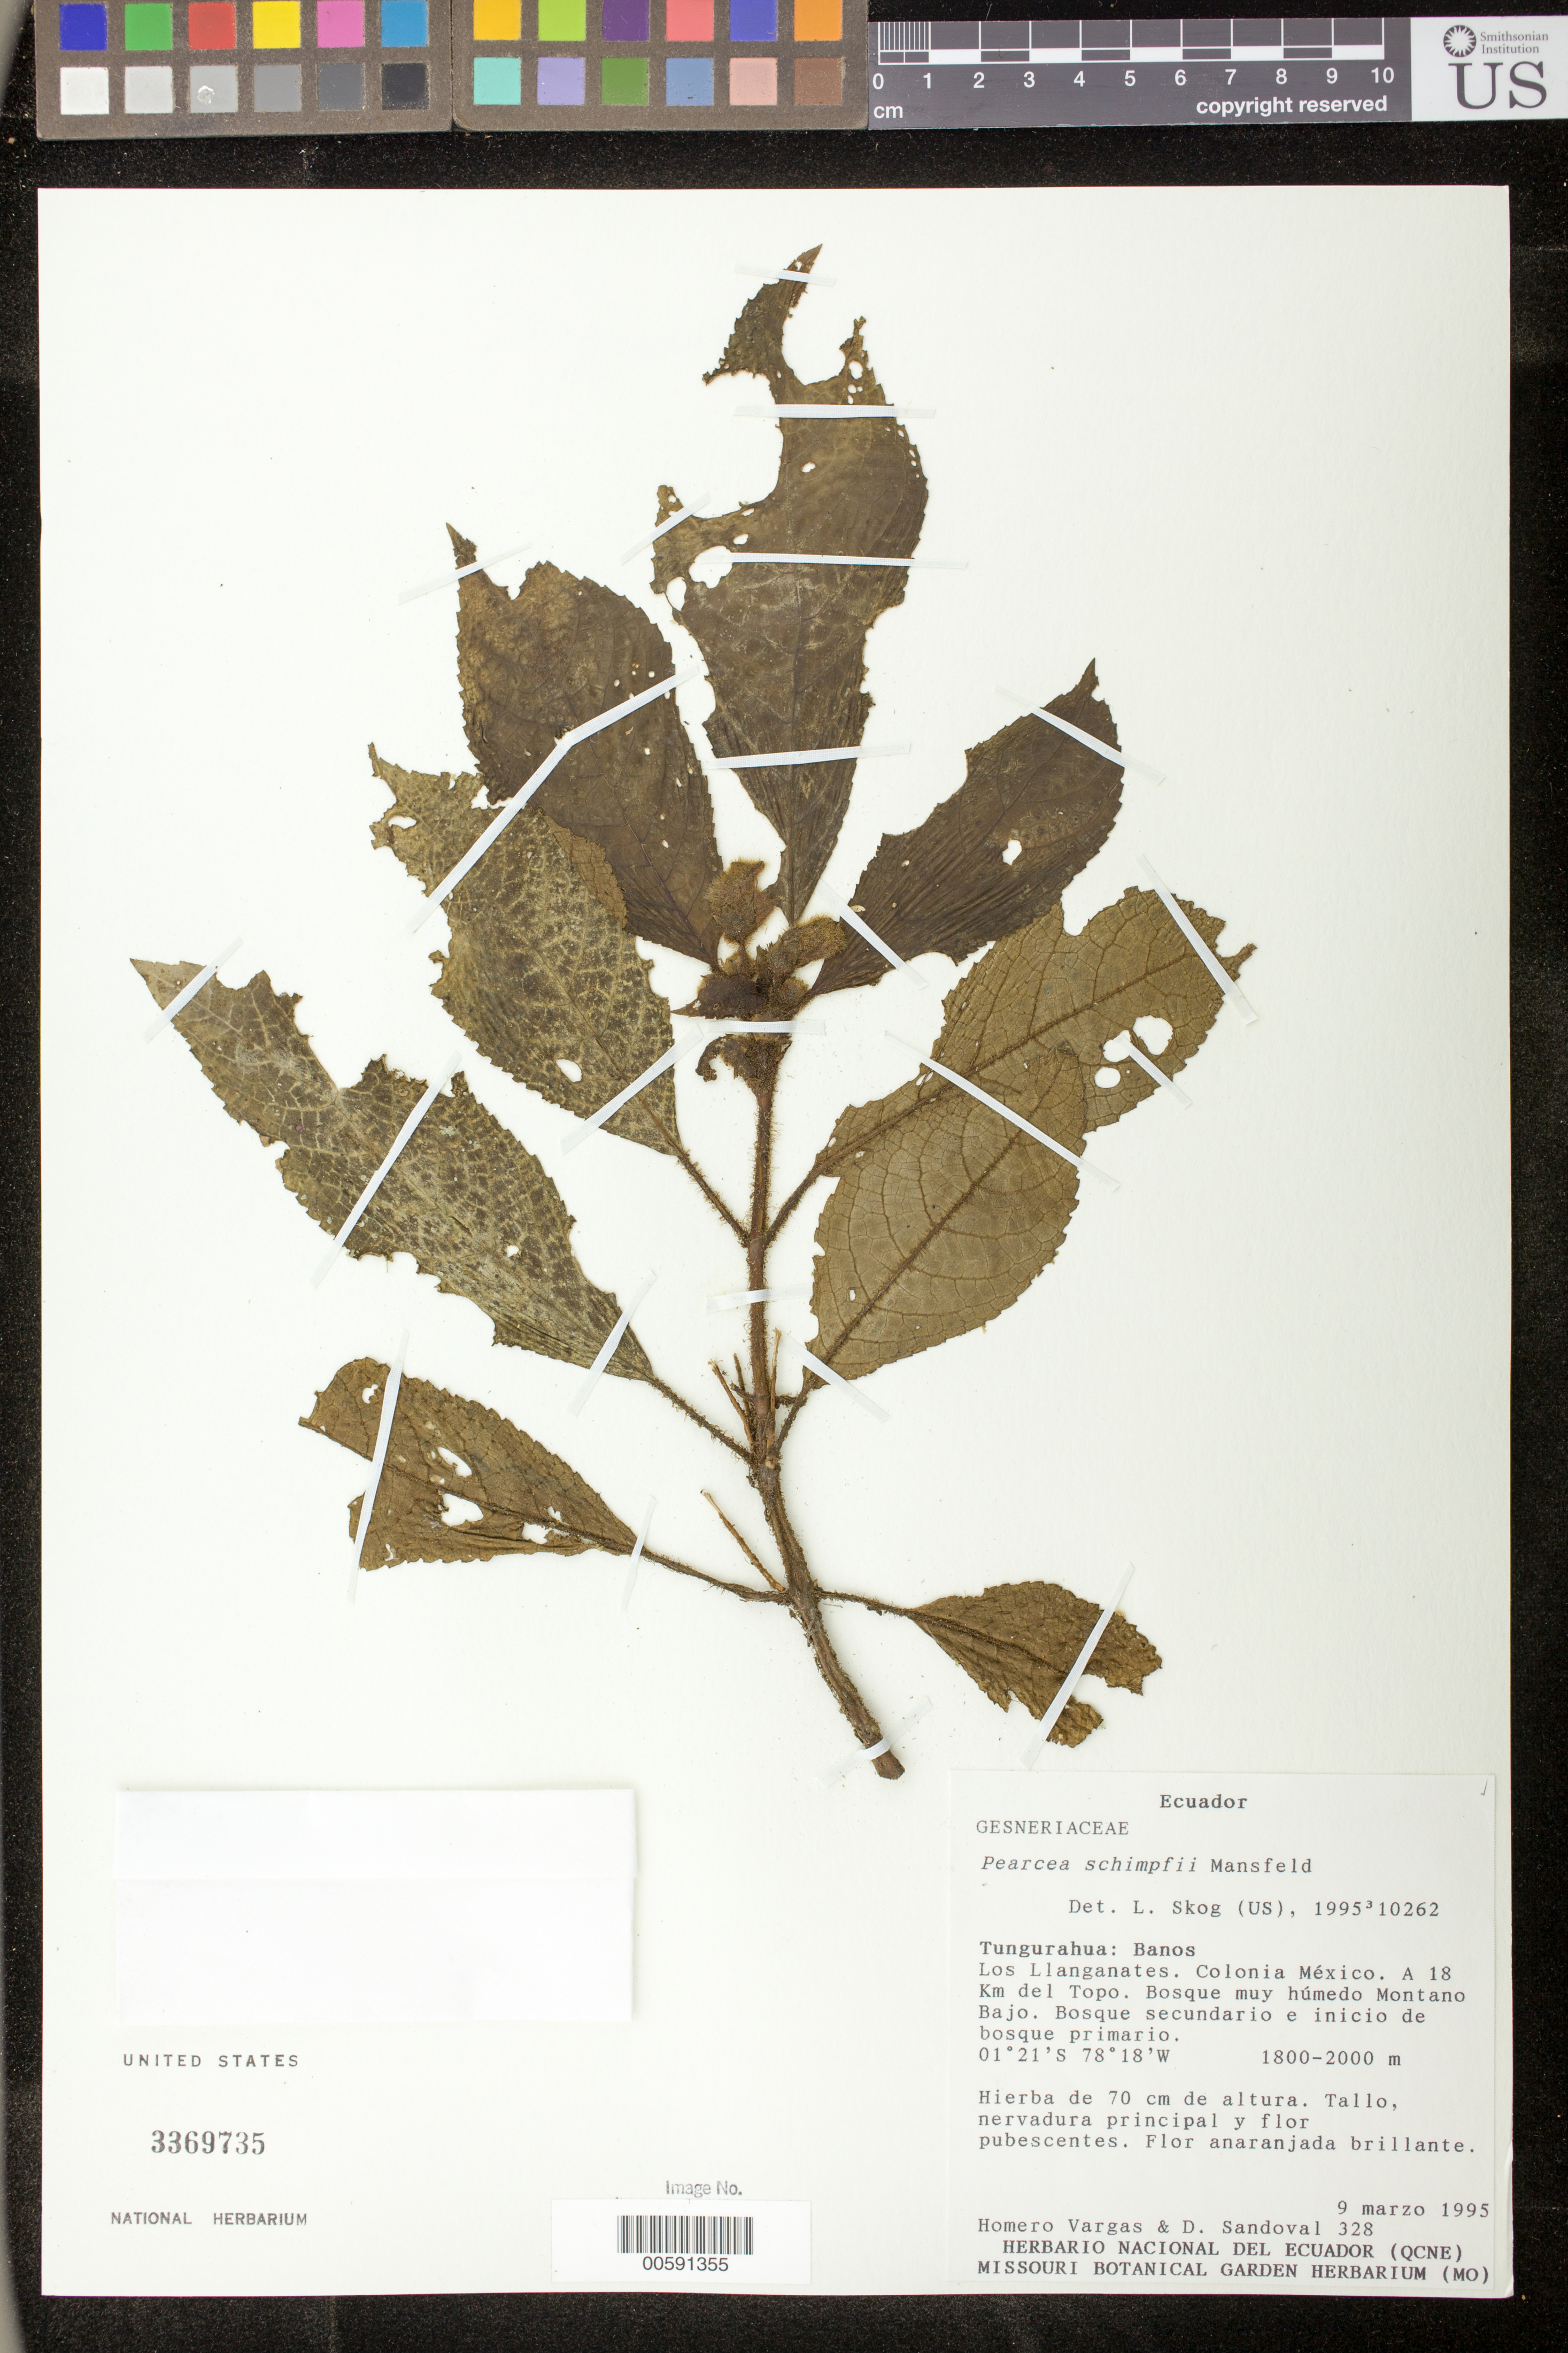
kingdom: Plantae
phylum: Tracheophyta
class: Magnoliopsida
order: Lamiales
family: Gesneriaceae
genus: Pearcea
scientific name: Pearcea schimpfii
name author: Mansf.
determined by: Skog, Laurence E.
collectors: H. Vargas & D. Sandoval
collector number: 328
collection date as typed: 09 Mar 1995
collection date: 1995-03-09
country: Ecuador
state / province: Tungurahua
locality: Banos: Los Llanganates, Colonia México, a 18 km del Topo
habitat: Bosque muy húmedo montano bajo; bosque secundario e inicio de bosque primario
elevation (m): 1800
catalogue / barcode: US 3369735